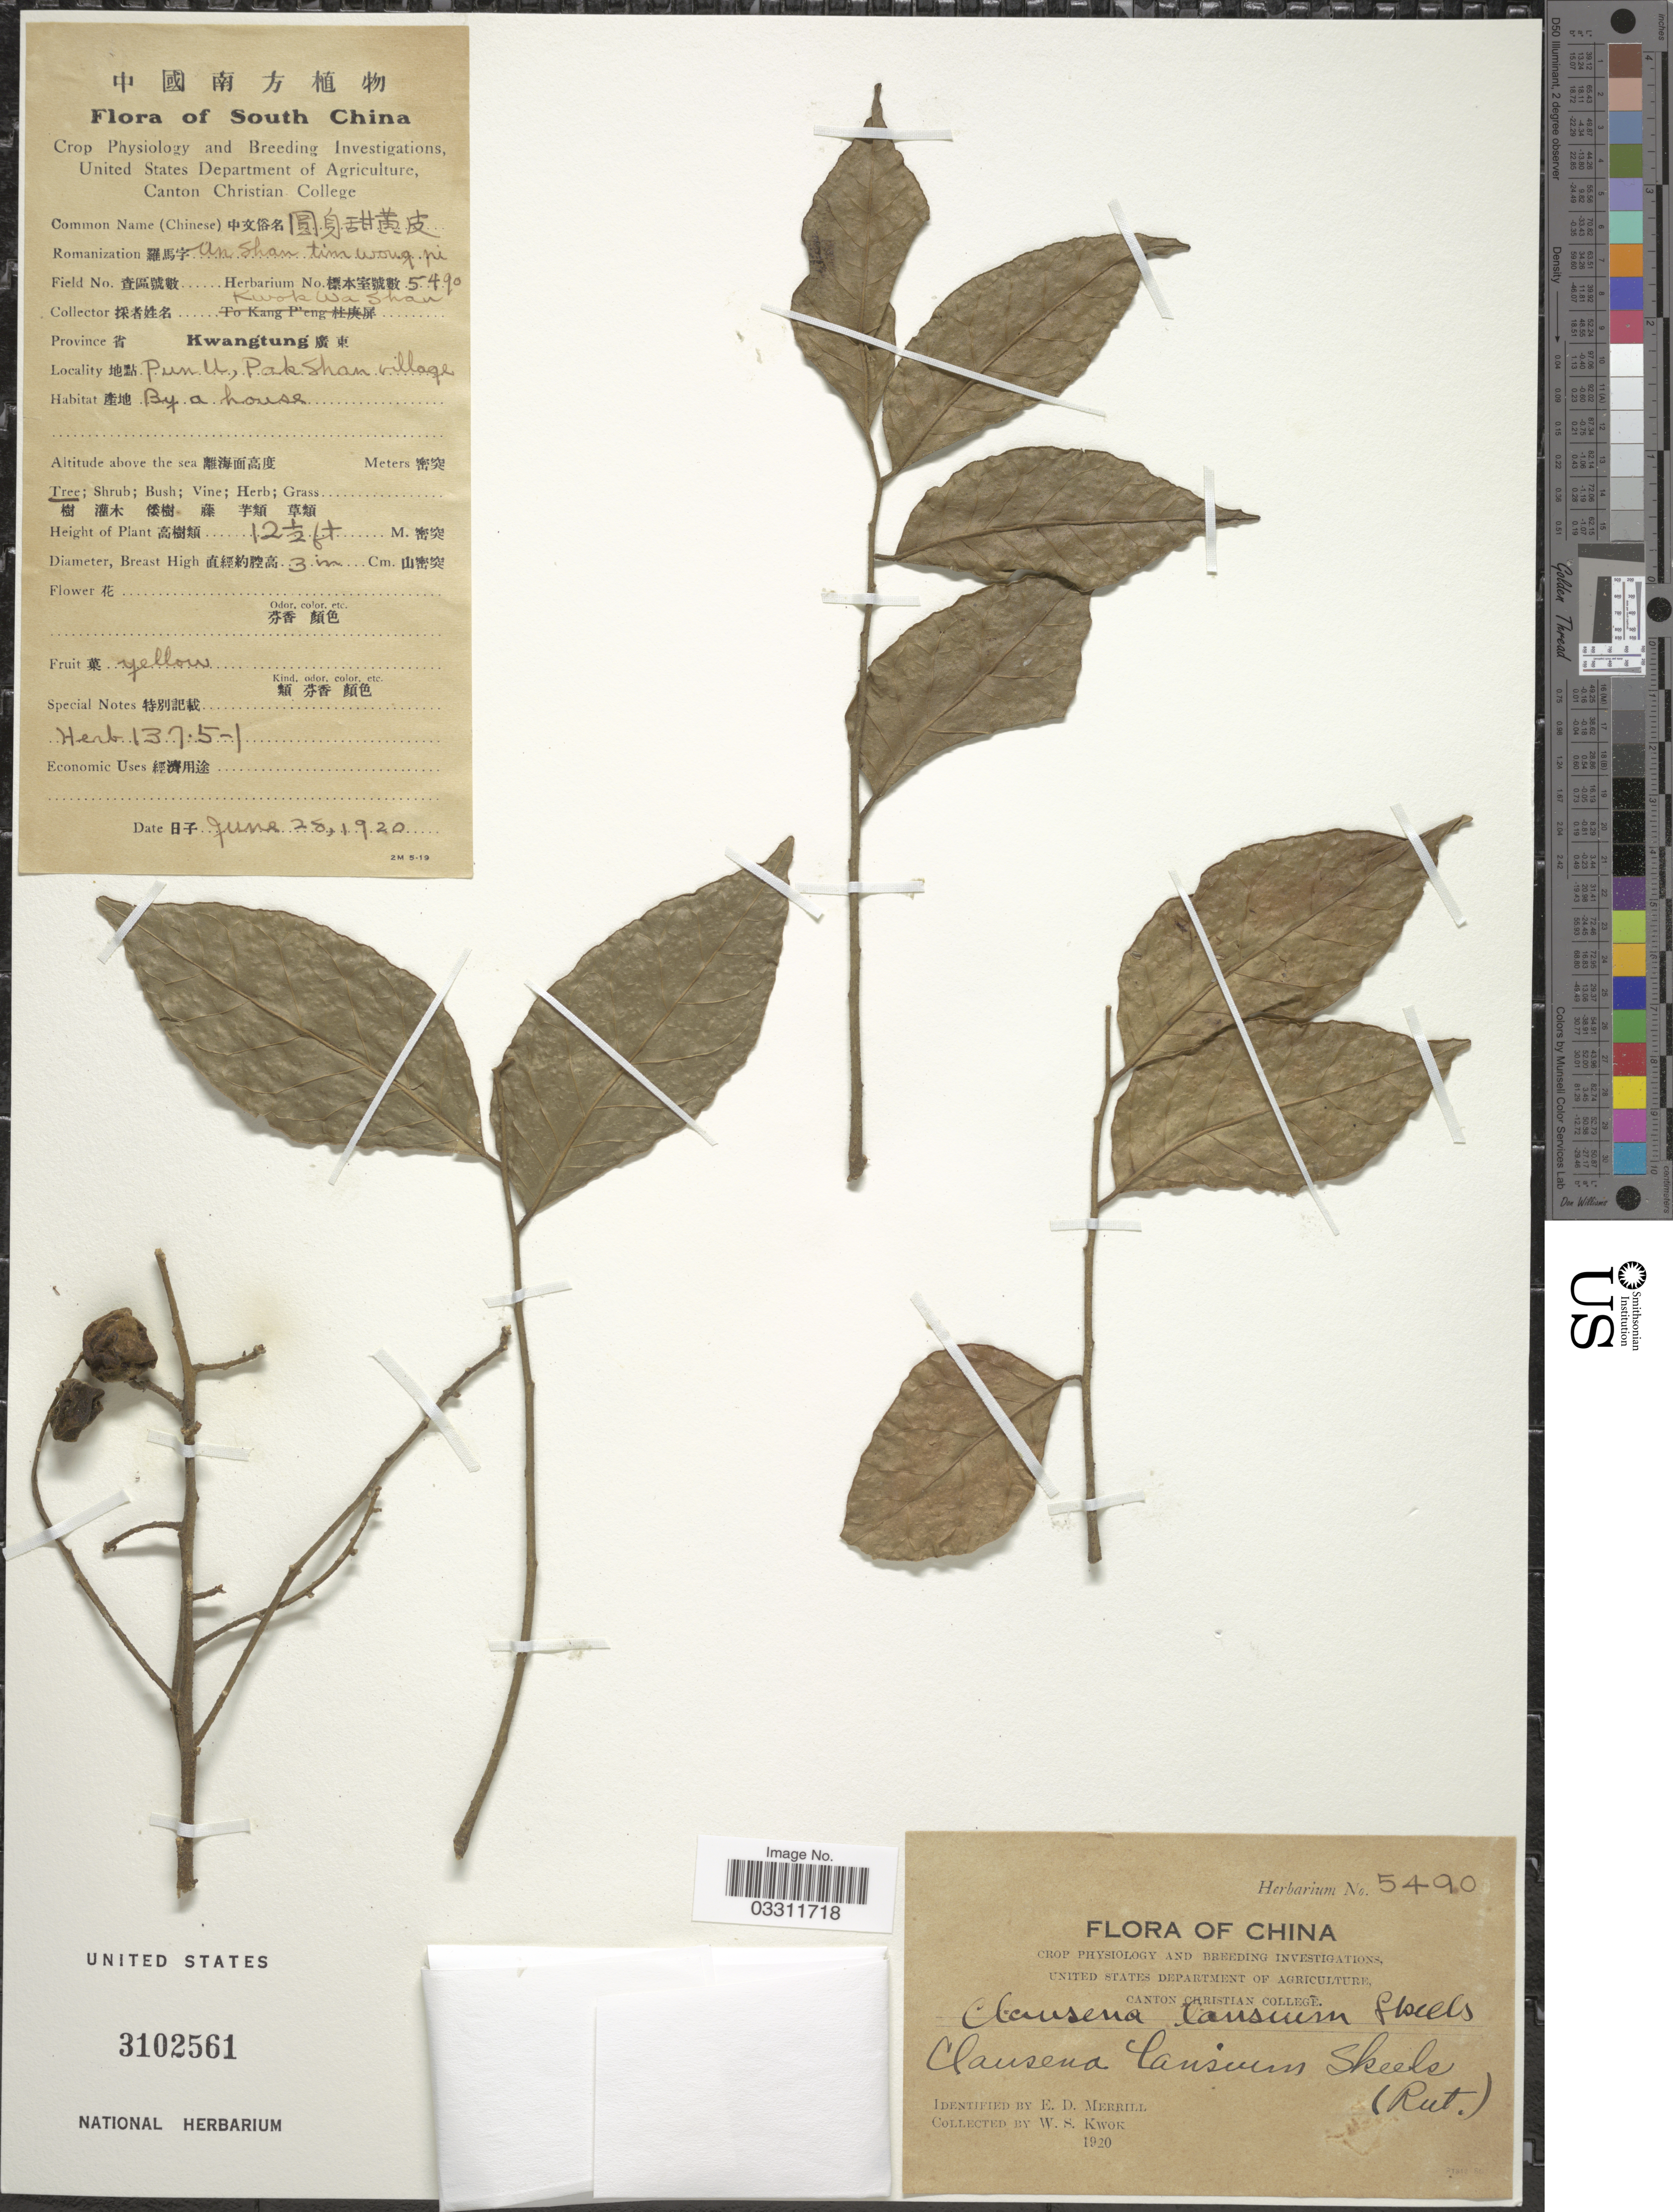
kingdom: Plantae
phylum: Tracheophyta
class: Magnoliopsida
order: Sapindales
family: Rutaceae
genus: Clausena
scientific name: Clausena lansium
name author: (Lour.) Skeels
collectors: K. Shau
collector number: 5490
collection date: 1920-06-28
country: China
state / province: Guangdong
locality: South China. Province Kwangtung. Pun U, Pak Shan village.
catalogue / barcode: US 3102561